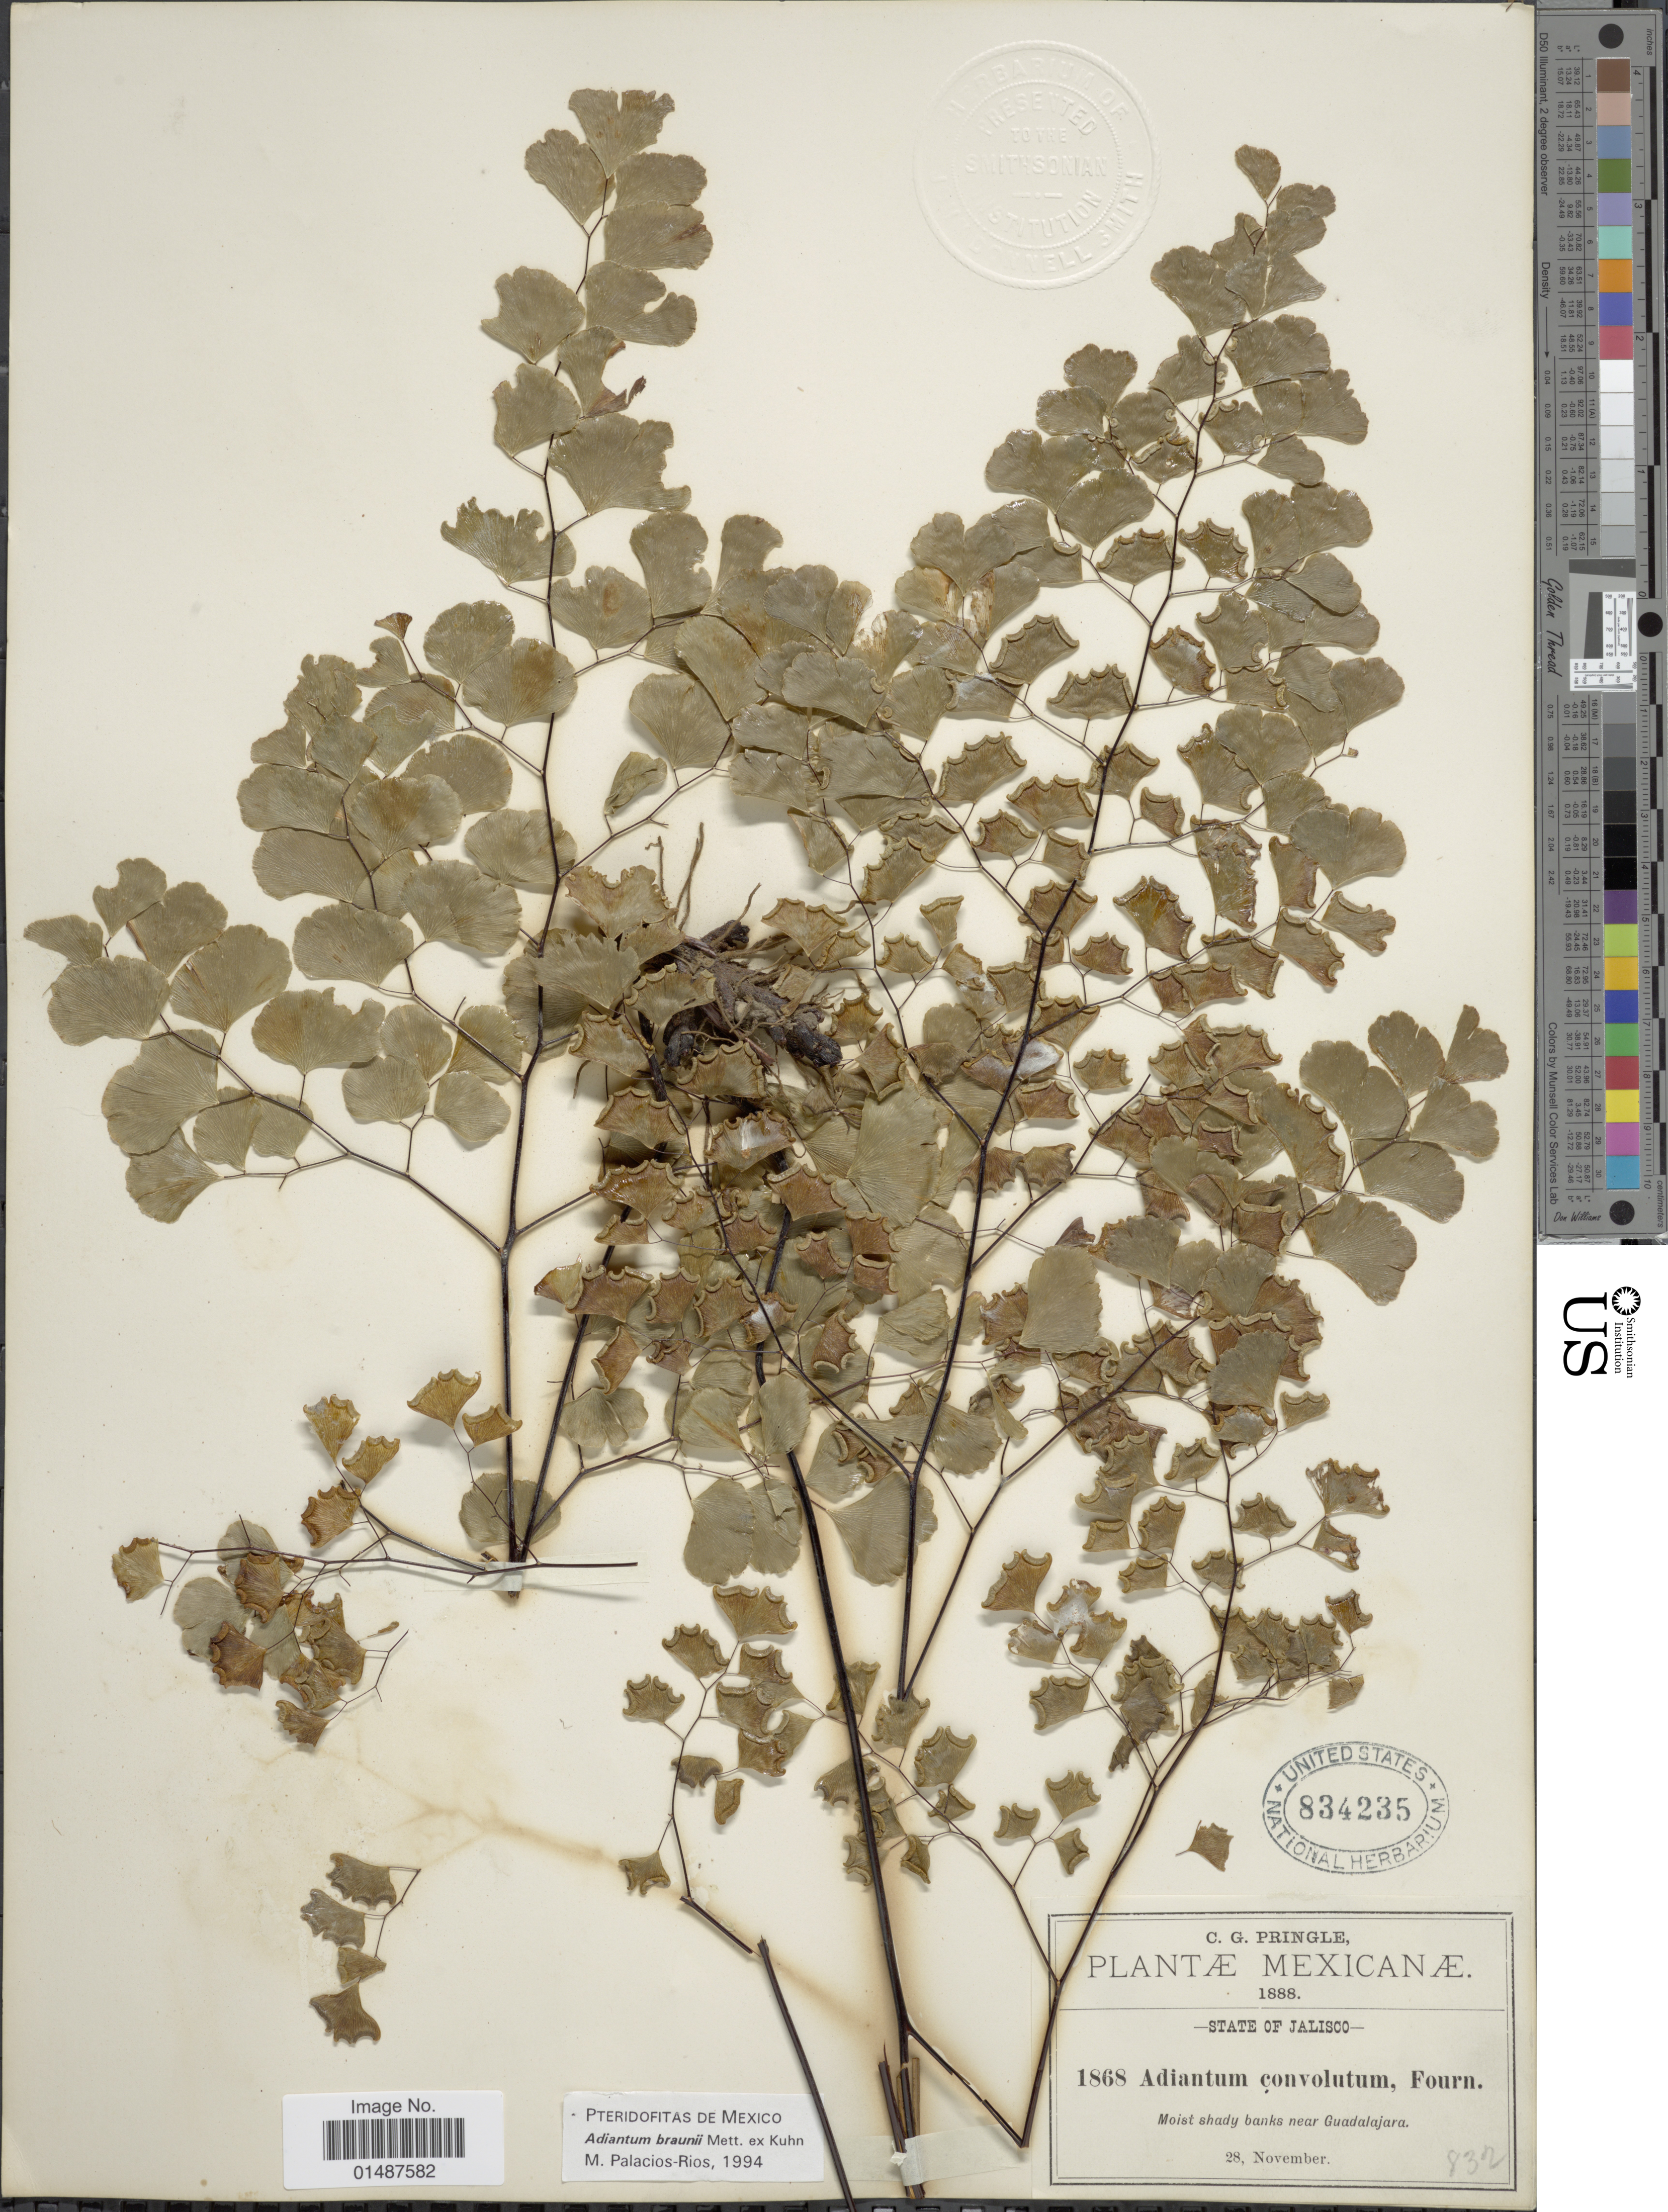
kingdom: Plantae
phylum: Tracheophyta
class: Polypodiopsida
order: Polypodiales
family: Pteridaceae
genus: Adiantum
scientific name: Adiantum braunii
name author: Mett. ex Kuhn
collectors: C. G. Pringle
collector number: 832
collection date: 1888-11-28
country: Mexico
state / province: Jalisco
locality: Moist shady banks near Guadalajara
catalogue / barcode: US 834235